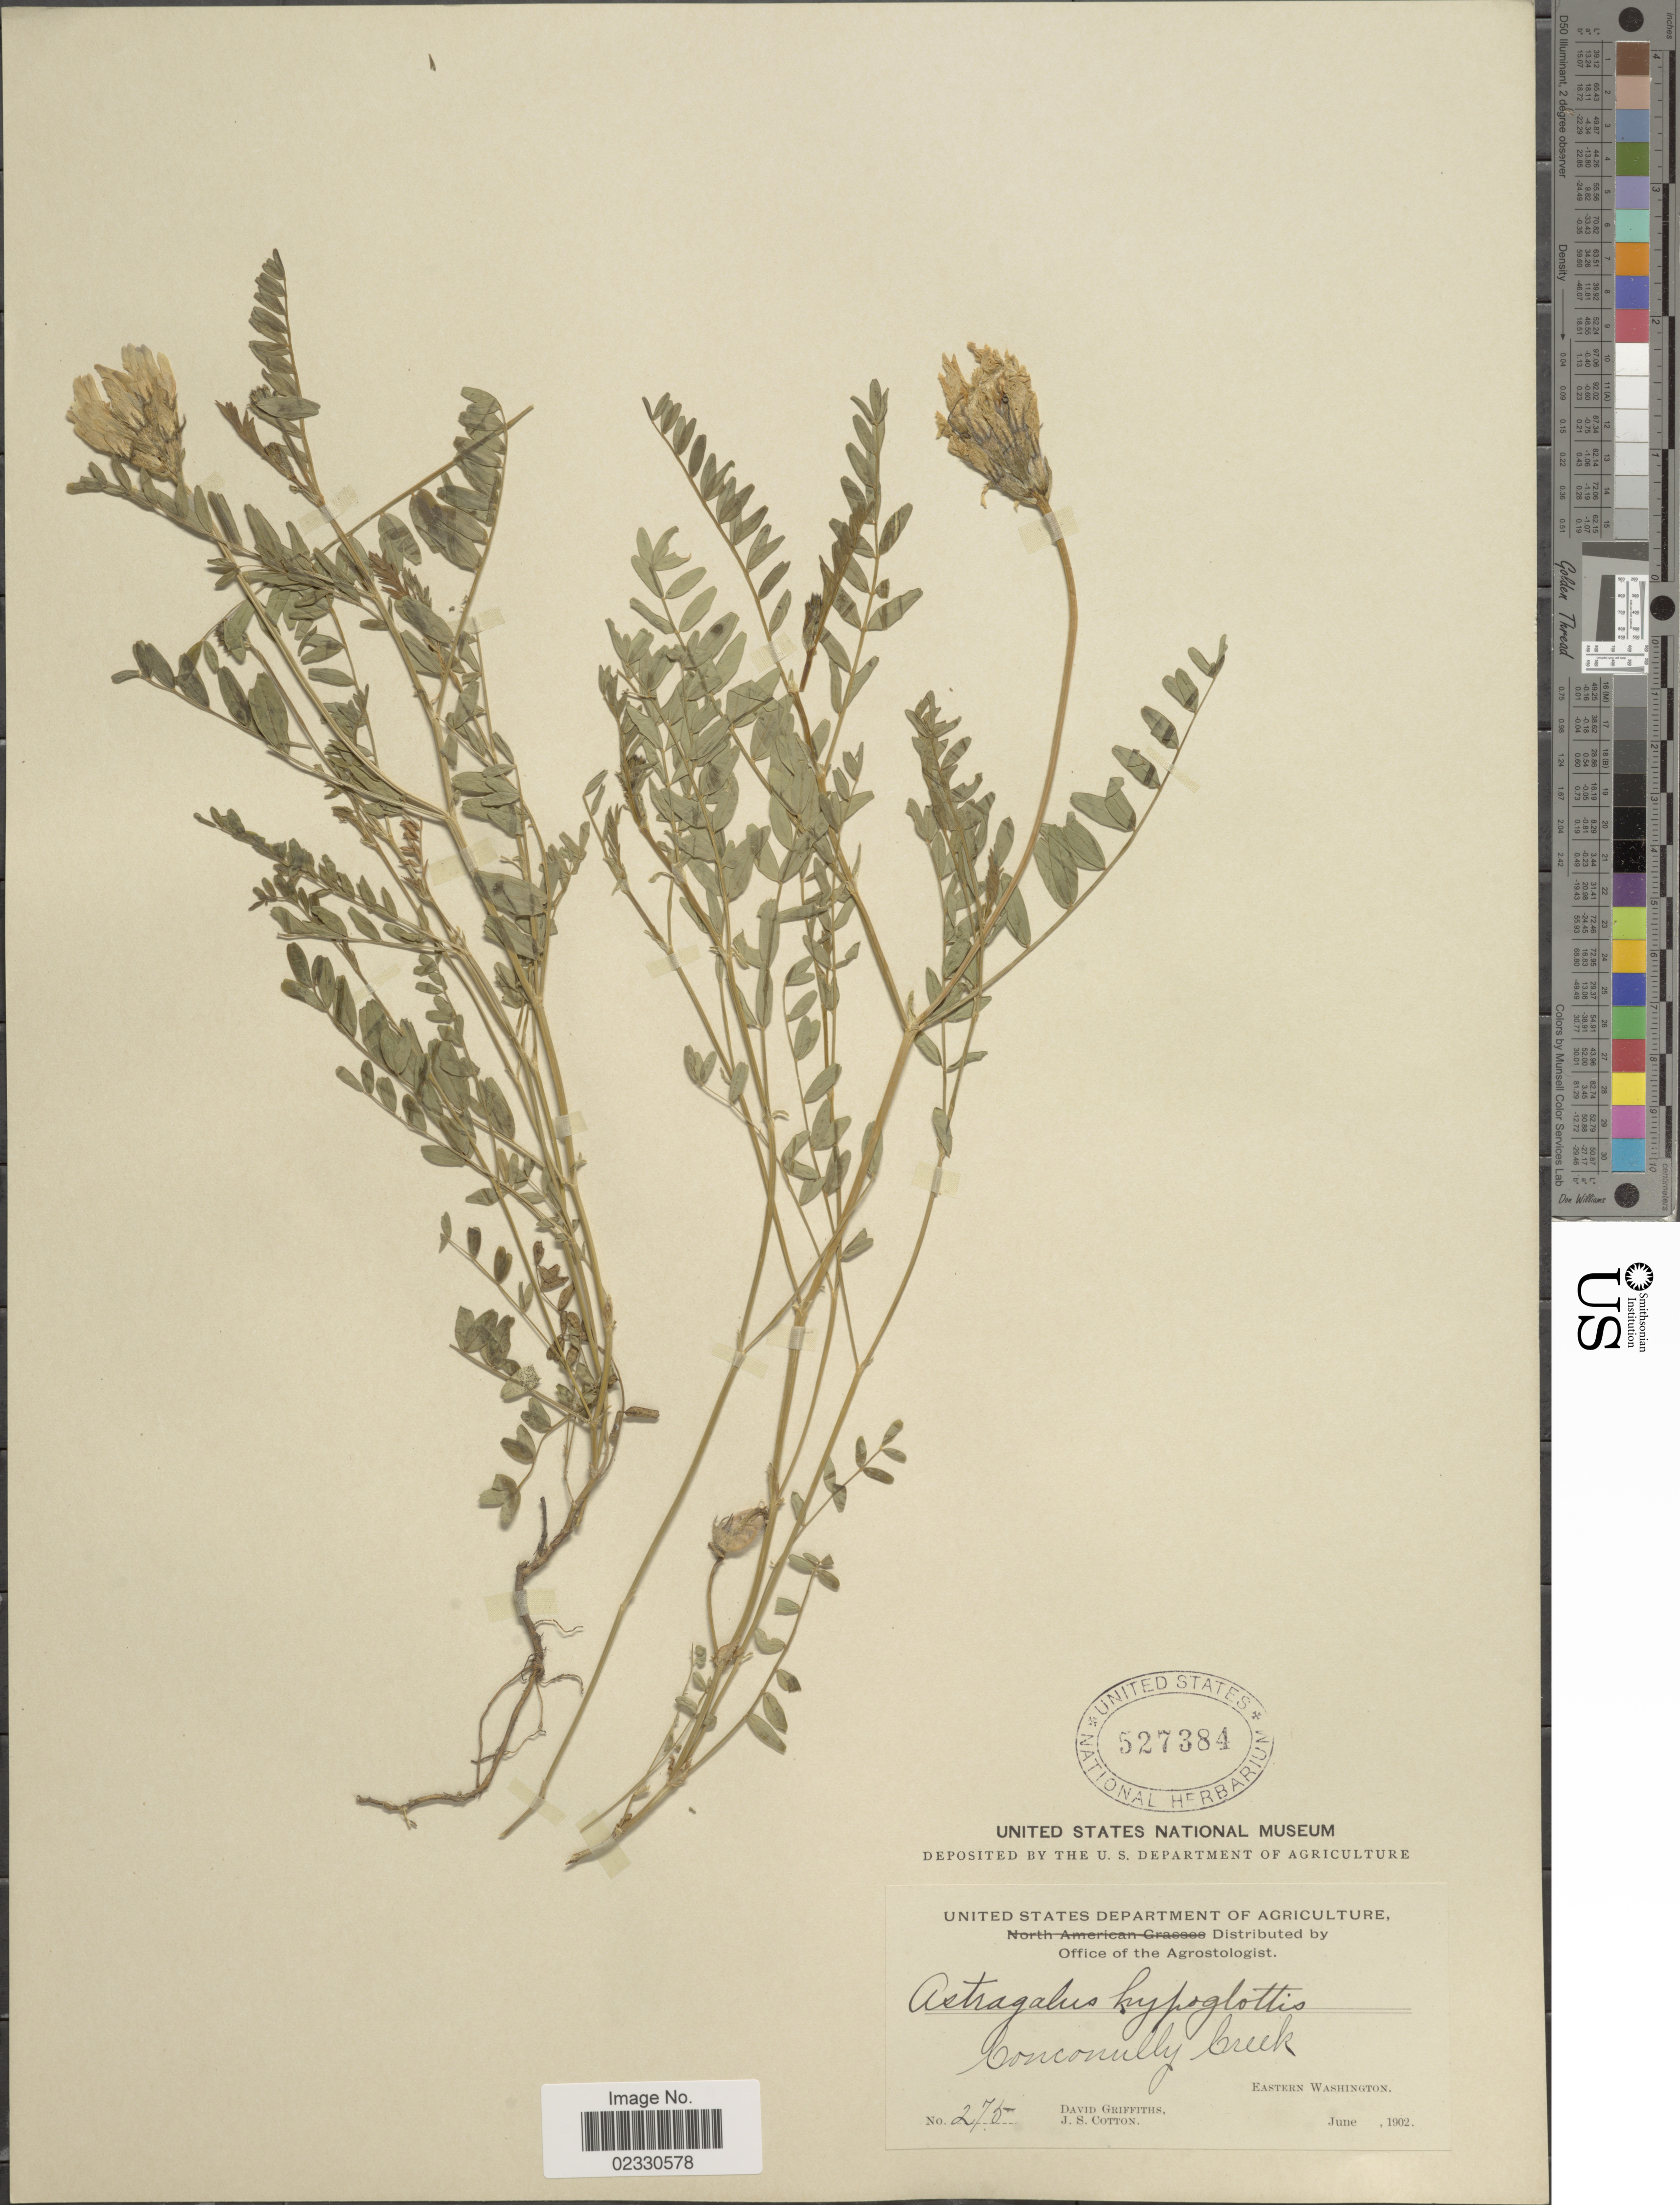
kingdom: Plantae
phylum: Tracheophyta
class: Magnoliopsida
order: Fabales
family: Fabaceae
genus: Astragalus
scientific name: Astragalus dasyglottis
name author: DC.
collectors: D. Griffiths & J. S. Cotton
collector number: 275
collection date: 1902-06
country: United States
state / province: Washington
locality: Conconully Creek, Eastern Washington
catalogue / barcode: US 527384